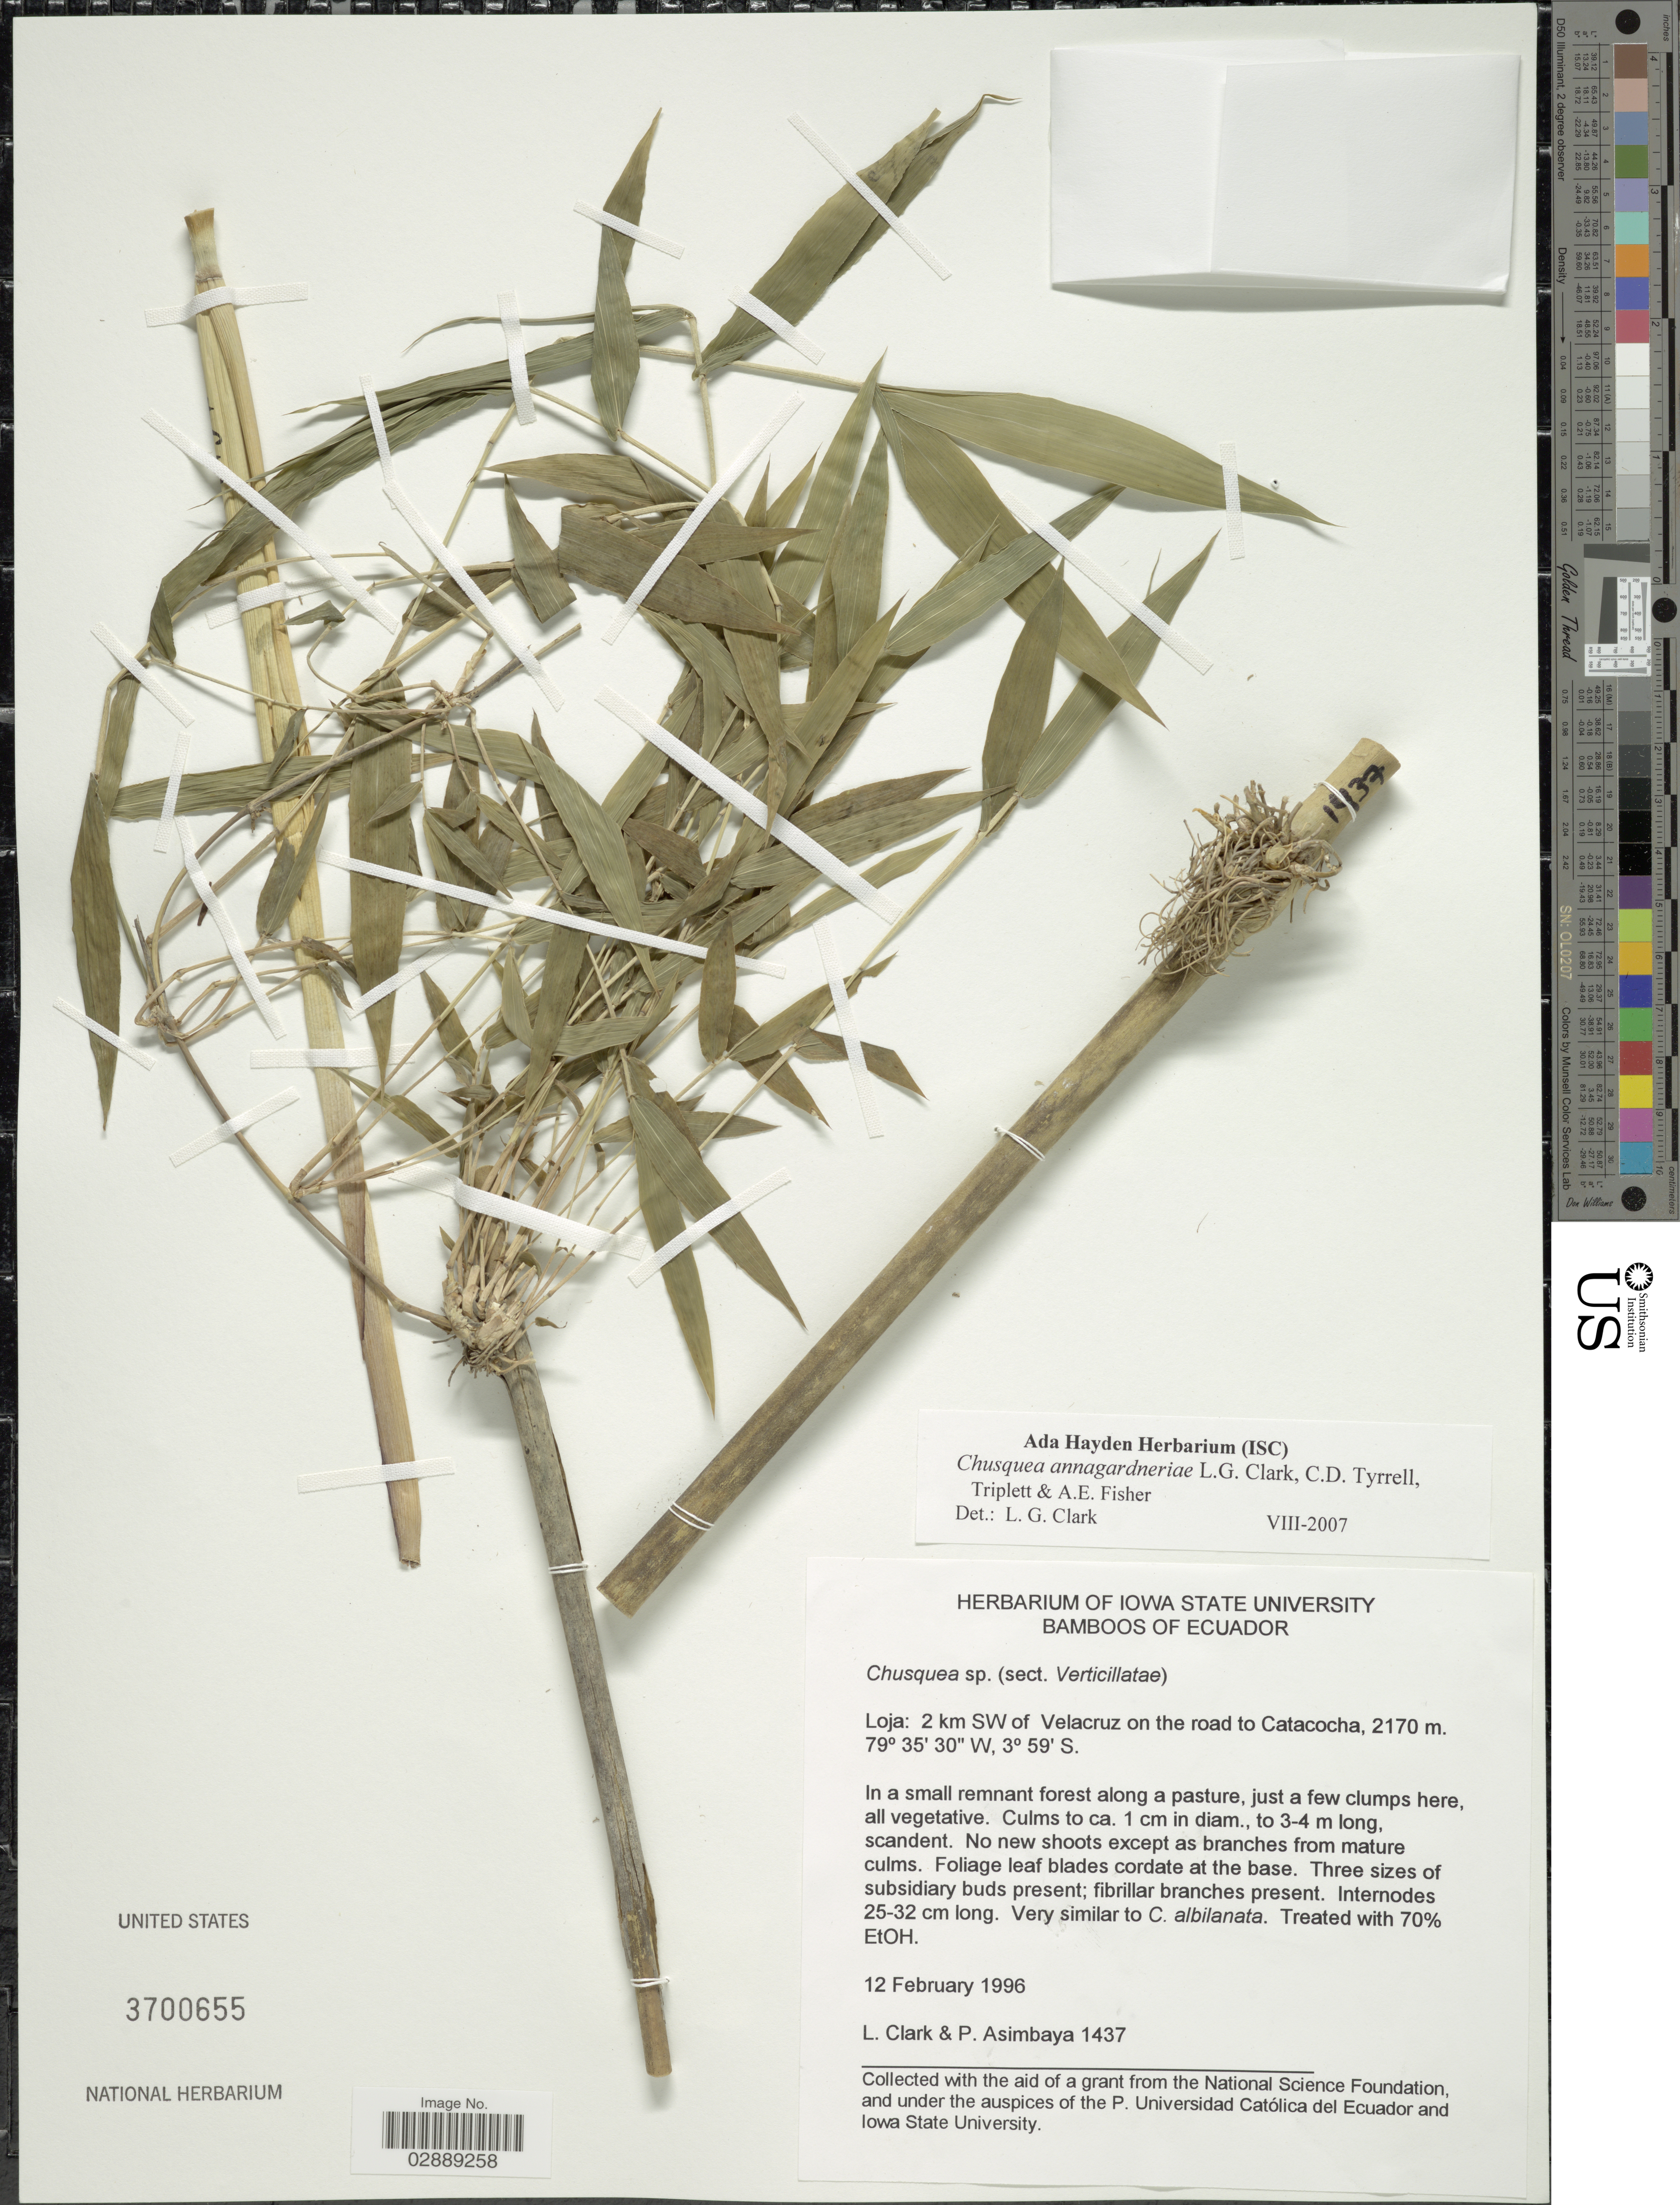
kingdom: Plantae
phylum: Tracheophyta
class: Liliopsida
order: Poales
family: Poaceae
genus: Chusquea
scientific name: Chusquea annagardneriae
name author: L.G. Clark et al.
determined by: Clark, Lynn G., (ISC), Iowa State University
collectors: L. G. Clark & P. Asimbaya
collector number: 1437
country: Ecuador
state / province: Loja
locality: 2 km SW of Velacruz on the road to Catacocha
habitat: in a small remnant forest along a pasture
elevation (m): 2170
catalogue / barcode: US 3700655